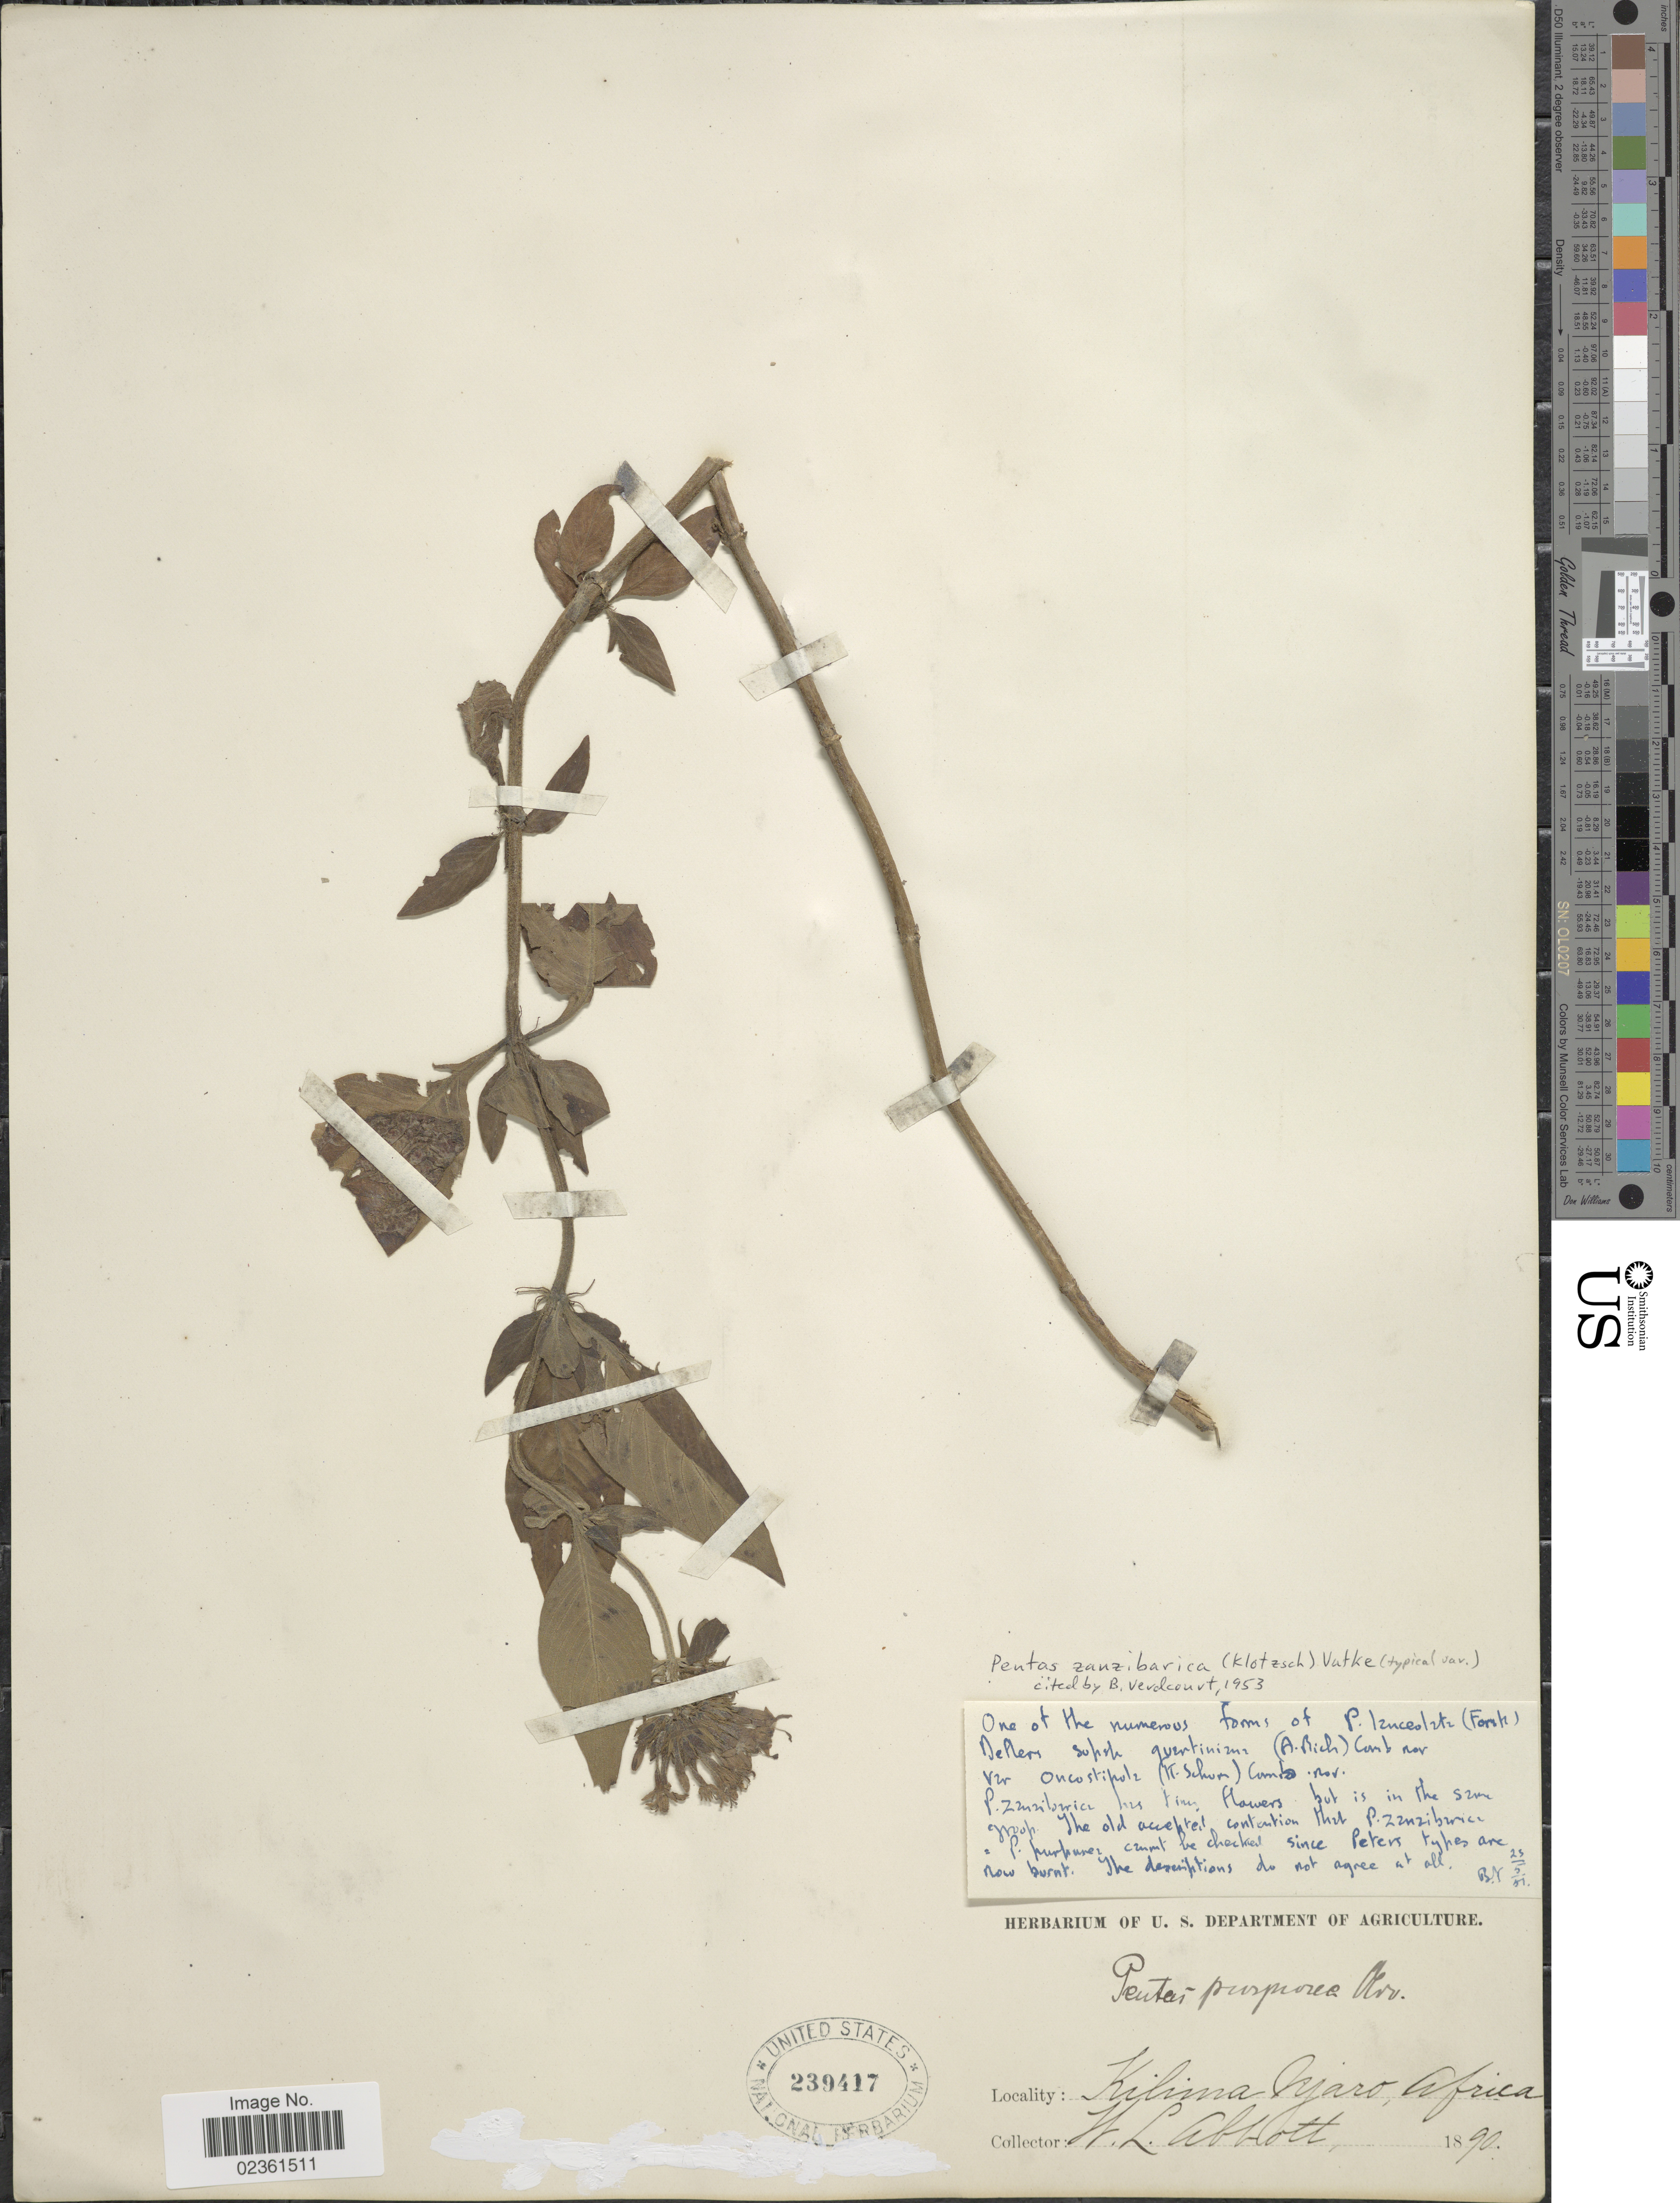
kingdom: Plantae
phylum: Tracheophyta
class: Magnoliopsida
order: Gentianales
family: Rubiaceae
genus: Pentas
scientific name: Pentas zanzibarica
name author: (Klotzsch) Vatke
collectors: W. L. Abbott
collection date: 1890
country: Tanzania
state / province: Kilimanjaro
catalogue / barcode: US 239417